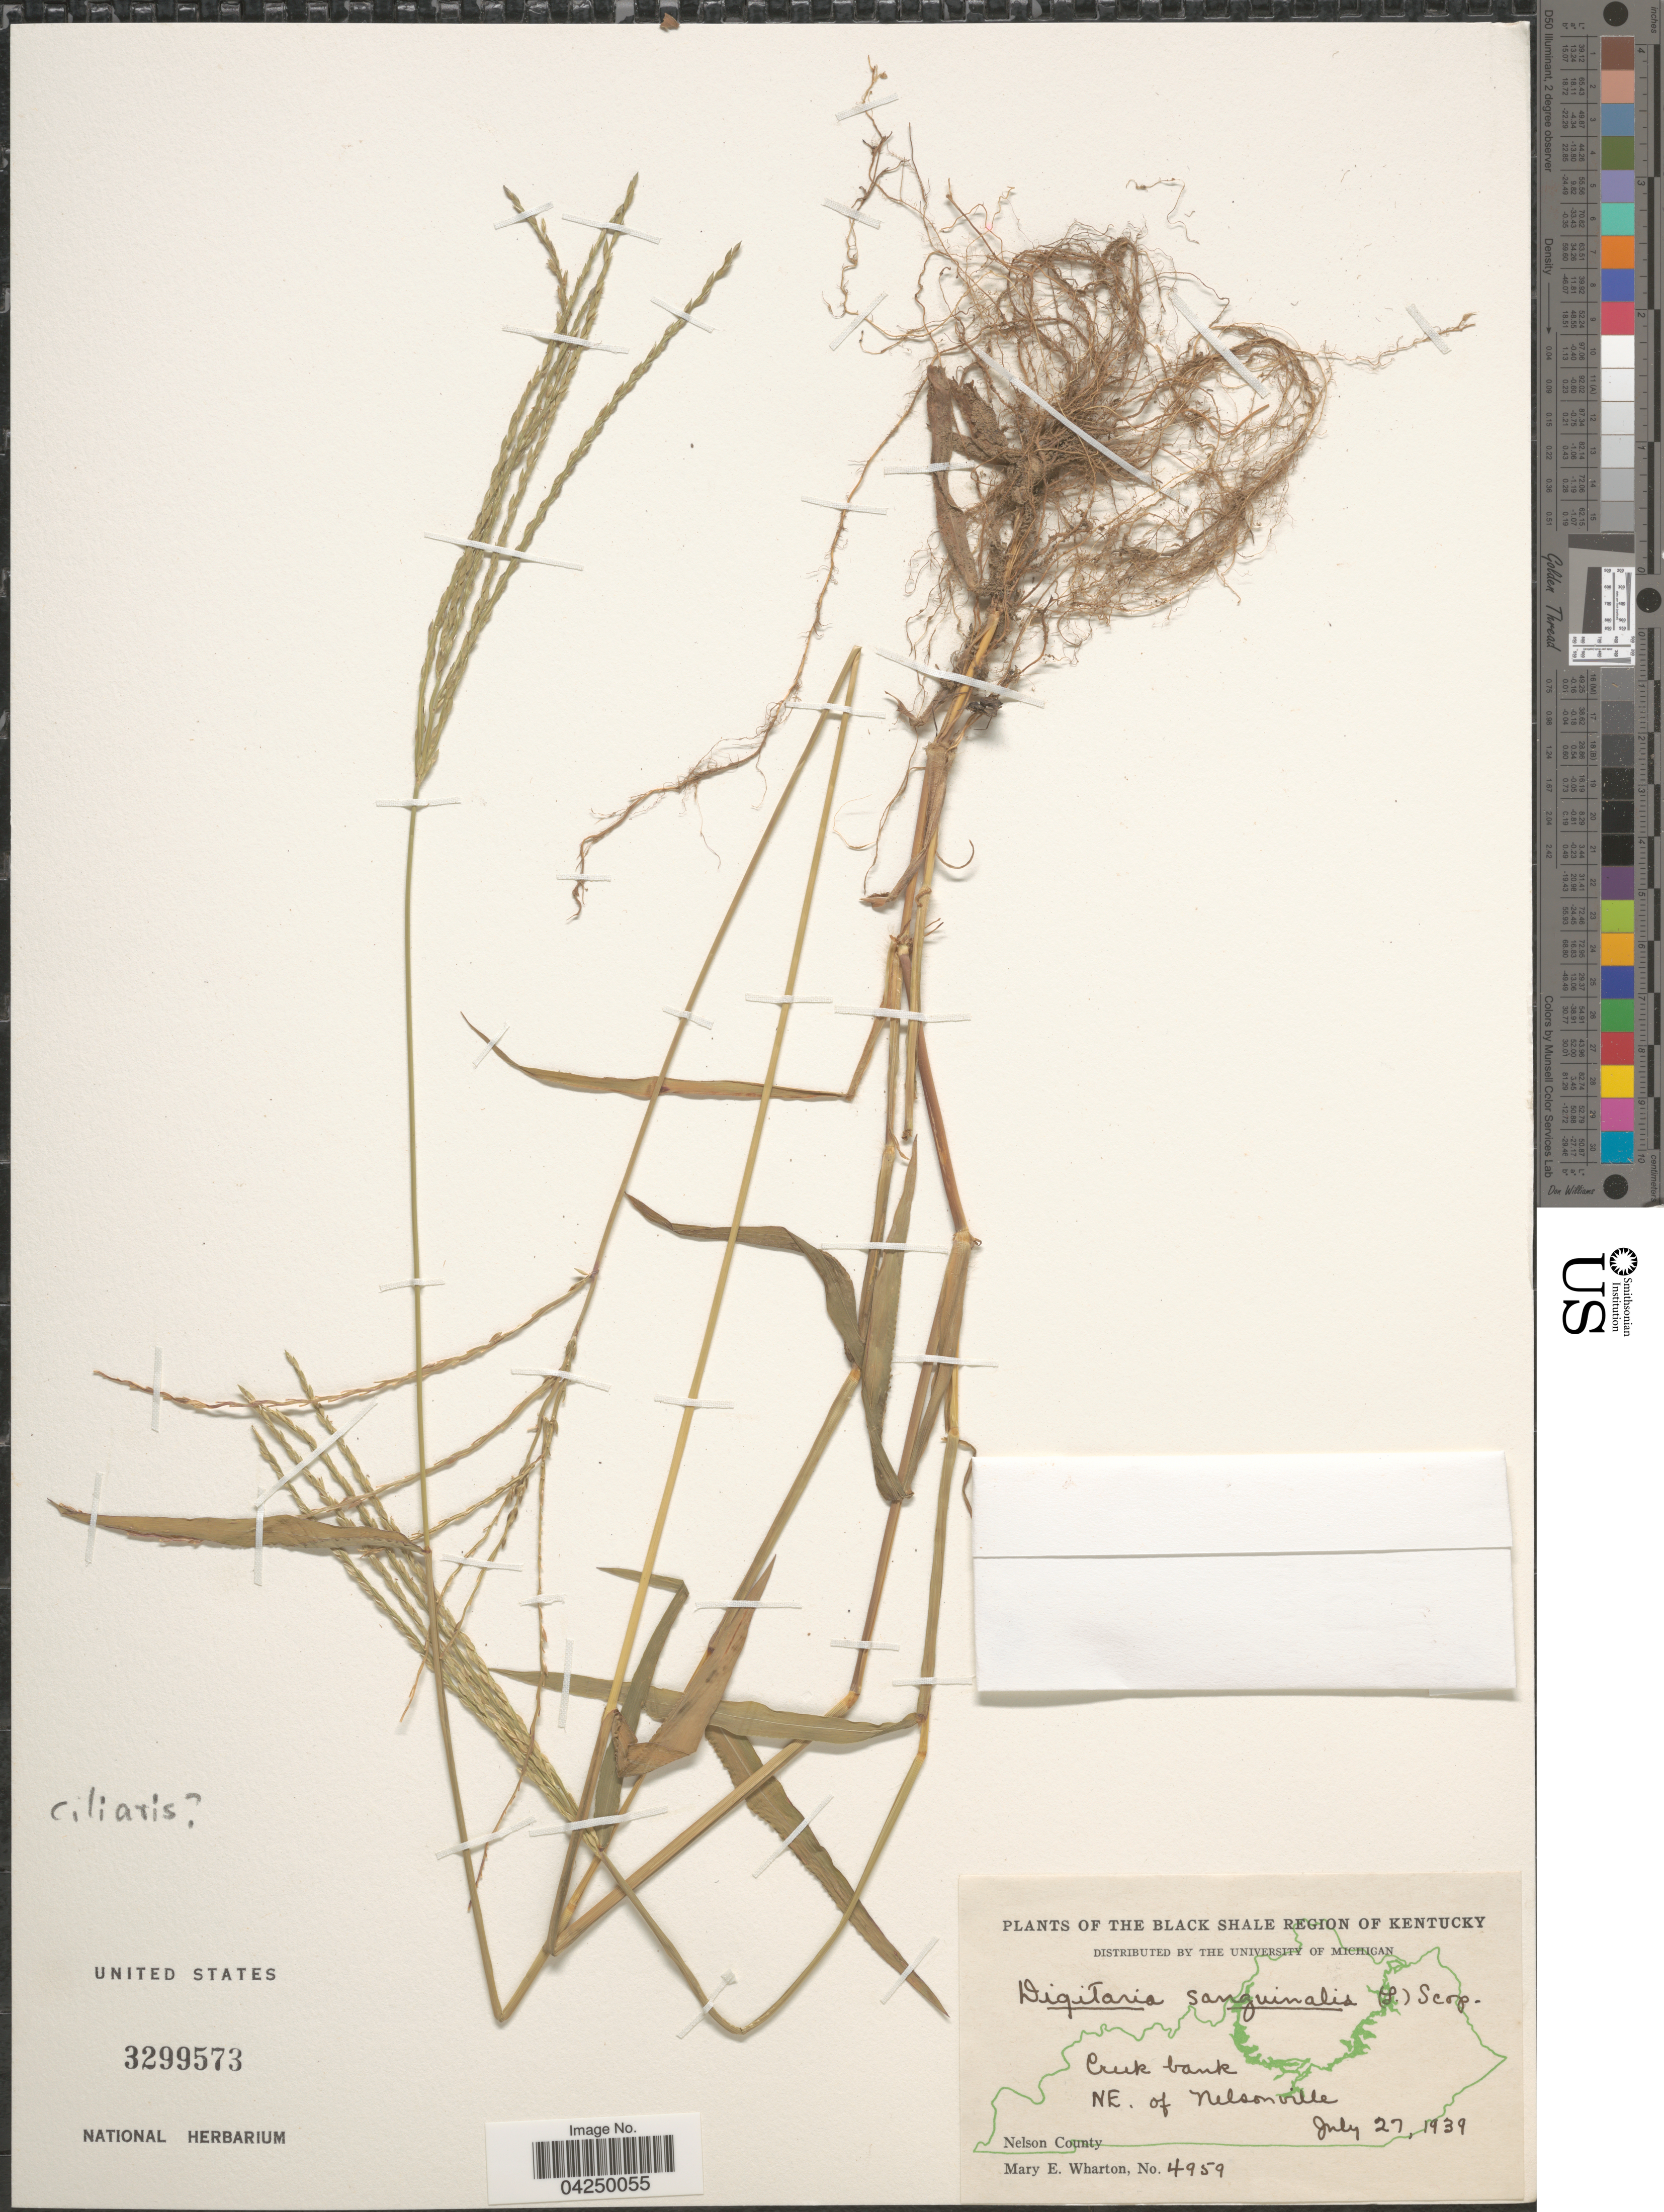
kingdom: Plantae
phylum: Tracheophyta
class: Liliopsida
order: Poales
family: Poaceae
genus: Digitaria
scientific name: Digitaria sanguinalis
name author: (L.) Scop.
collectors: M. Wharton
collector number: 4959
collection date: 1939-07-27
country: United States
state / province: Kentucky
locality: The Black Shale Region of Kentucky. Creek bank. NE. of Nelsonville. Nelson County.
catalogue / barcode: US 3299573